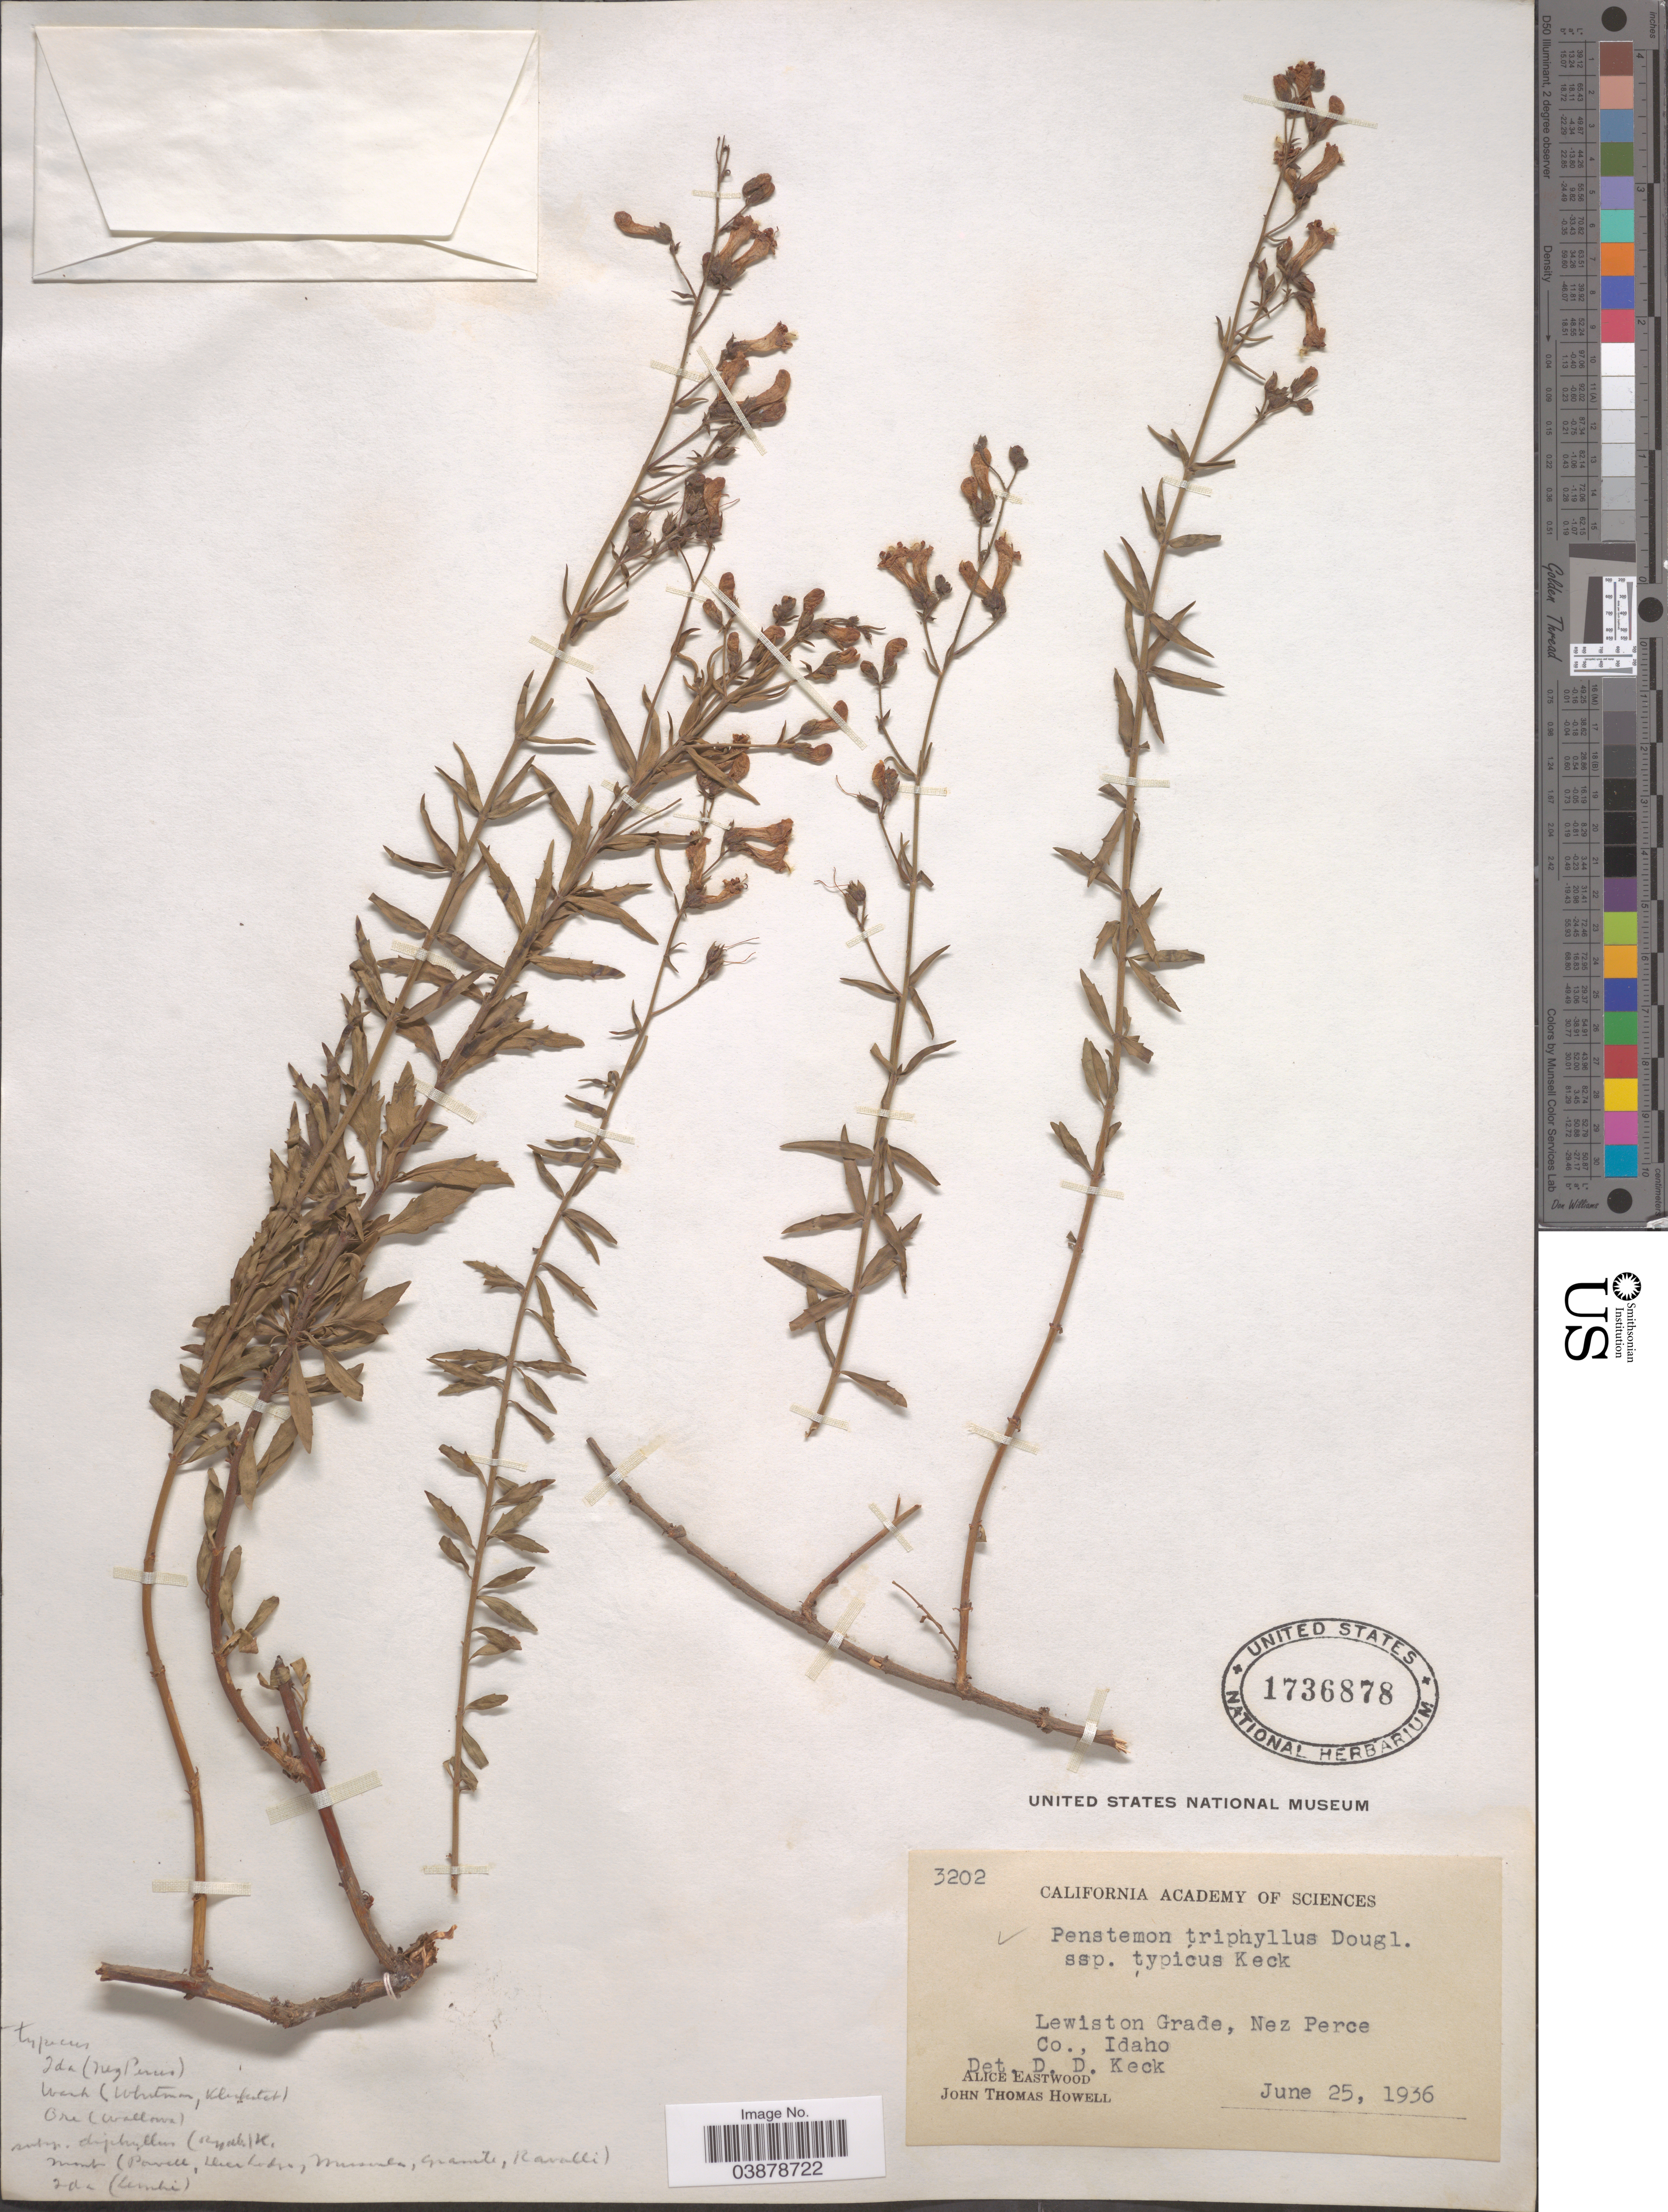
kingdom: Plantae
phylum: Tracheophyta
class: Magnoliopsida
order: Lamiales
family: Plantaginaceae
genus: Penstemon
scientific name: Penstemon triphyllus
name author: Douglas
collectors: A. Eastwood & J. T. Howell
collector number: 3202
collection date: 1936-06-25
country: United States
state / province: Idaho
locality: Lewiston Grade, Nez Perce Co.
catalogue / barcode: US 1736878